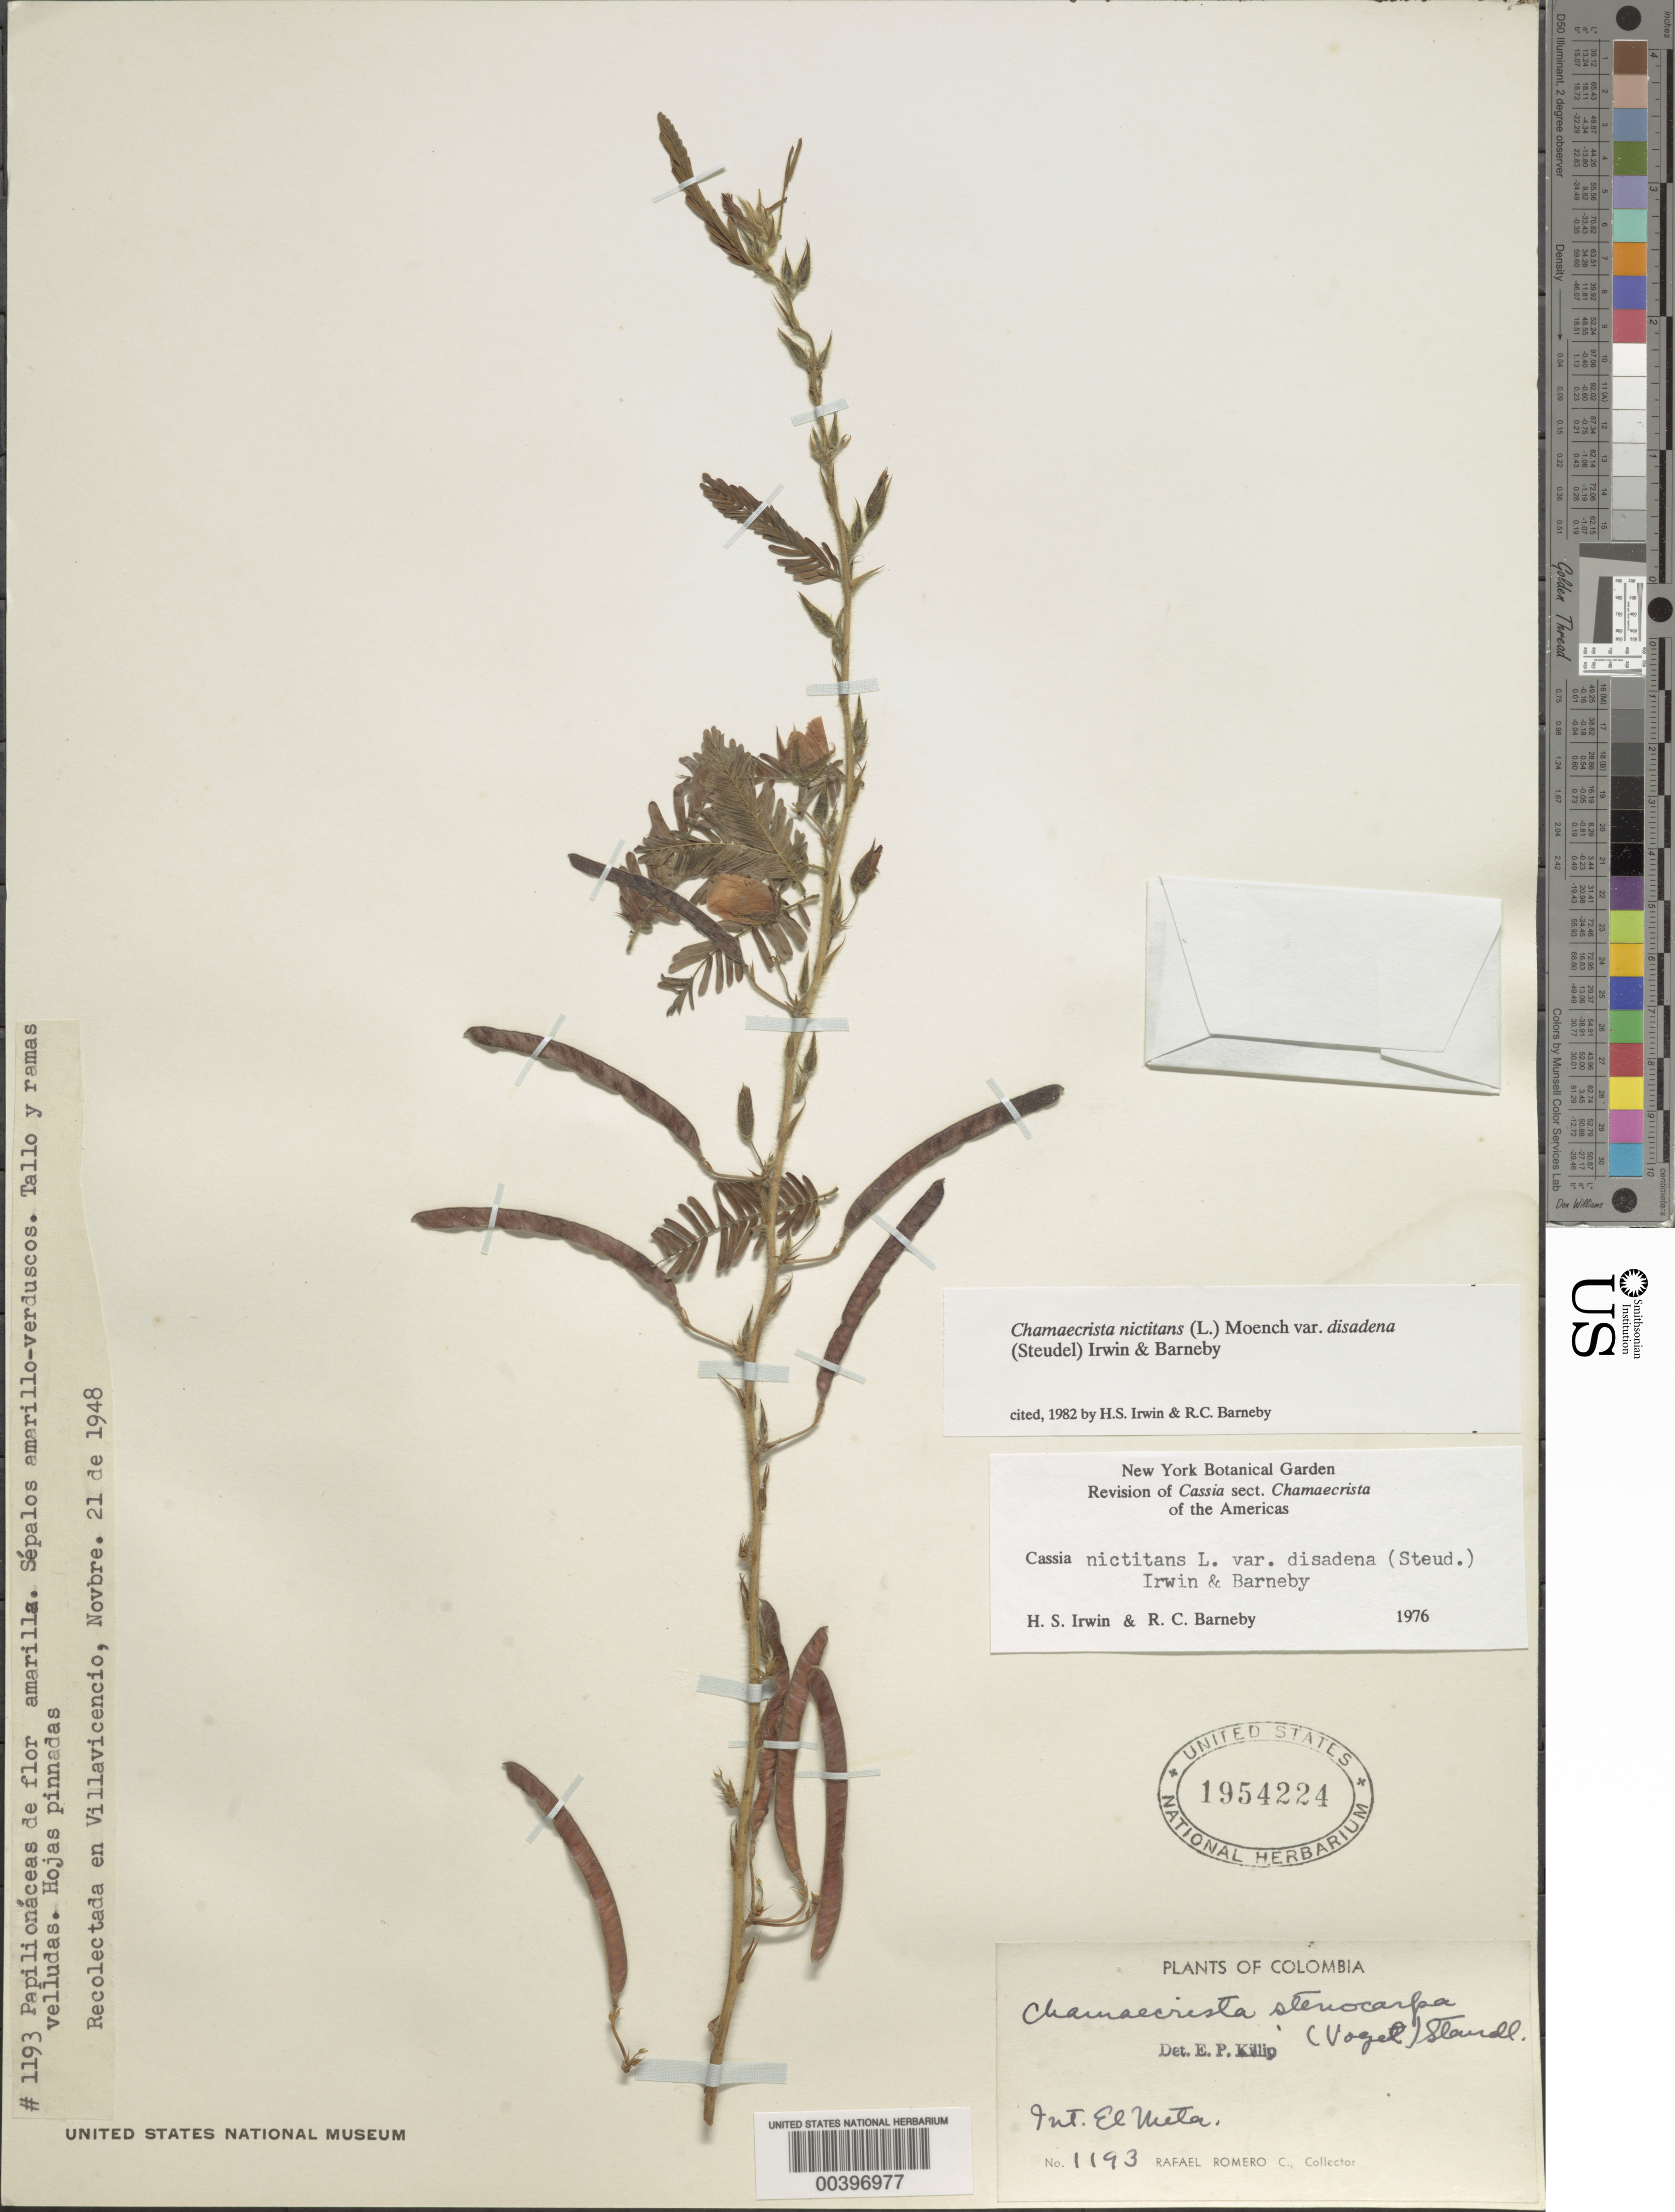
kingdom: Plantae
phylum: Tracheophyta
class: Magnoliopsida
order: Fabales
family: Fabaceae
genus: Chamaecrista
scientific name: Chamaecrista nictitans var. disadena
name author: (Steud.) H.S. Irwin & Barneby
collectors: R. Romero Castañeda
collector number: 1193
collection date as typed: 21 Nov 1948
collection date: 1948-11-21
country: Colombia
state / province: Meta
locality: Villa Vicencia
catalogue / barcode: US 1954224